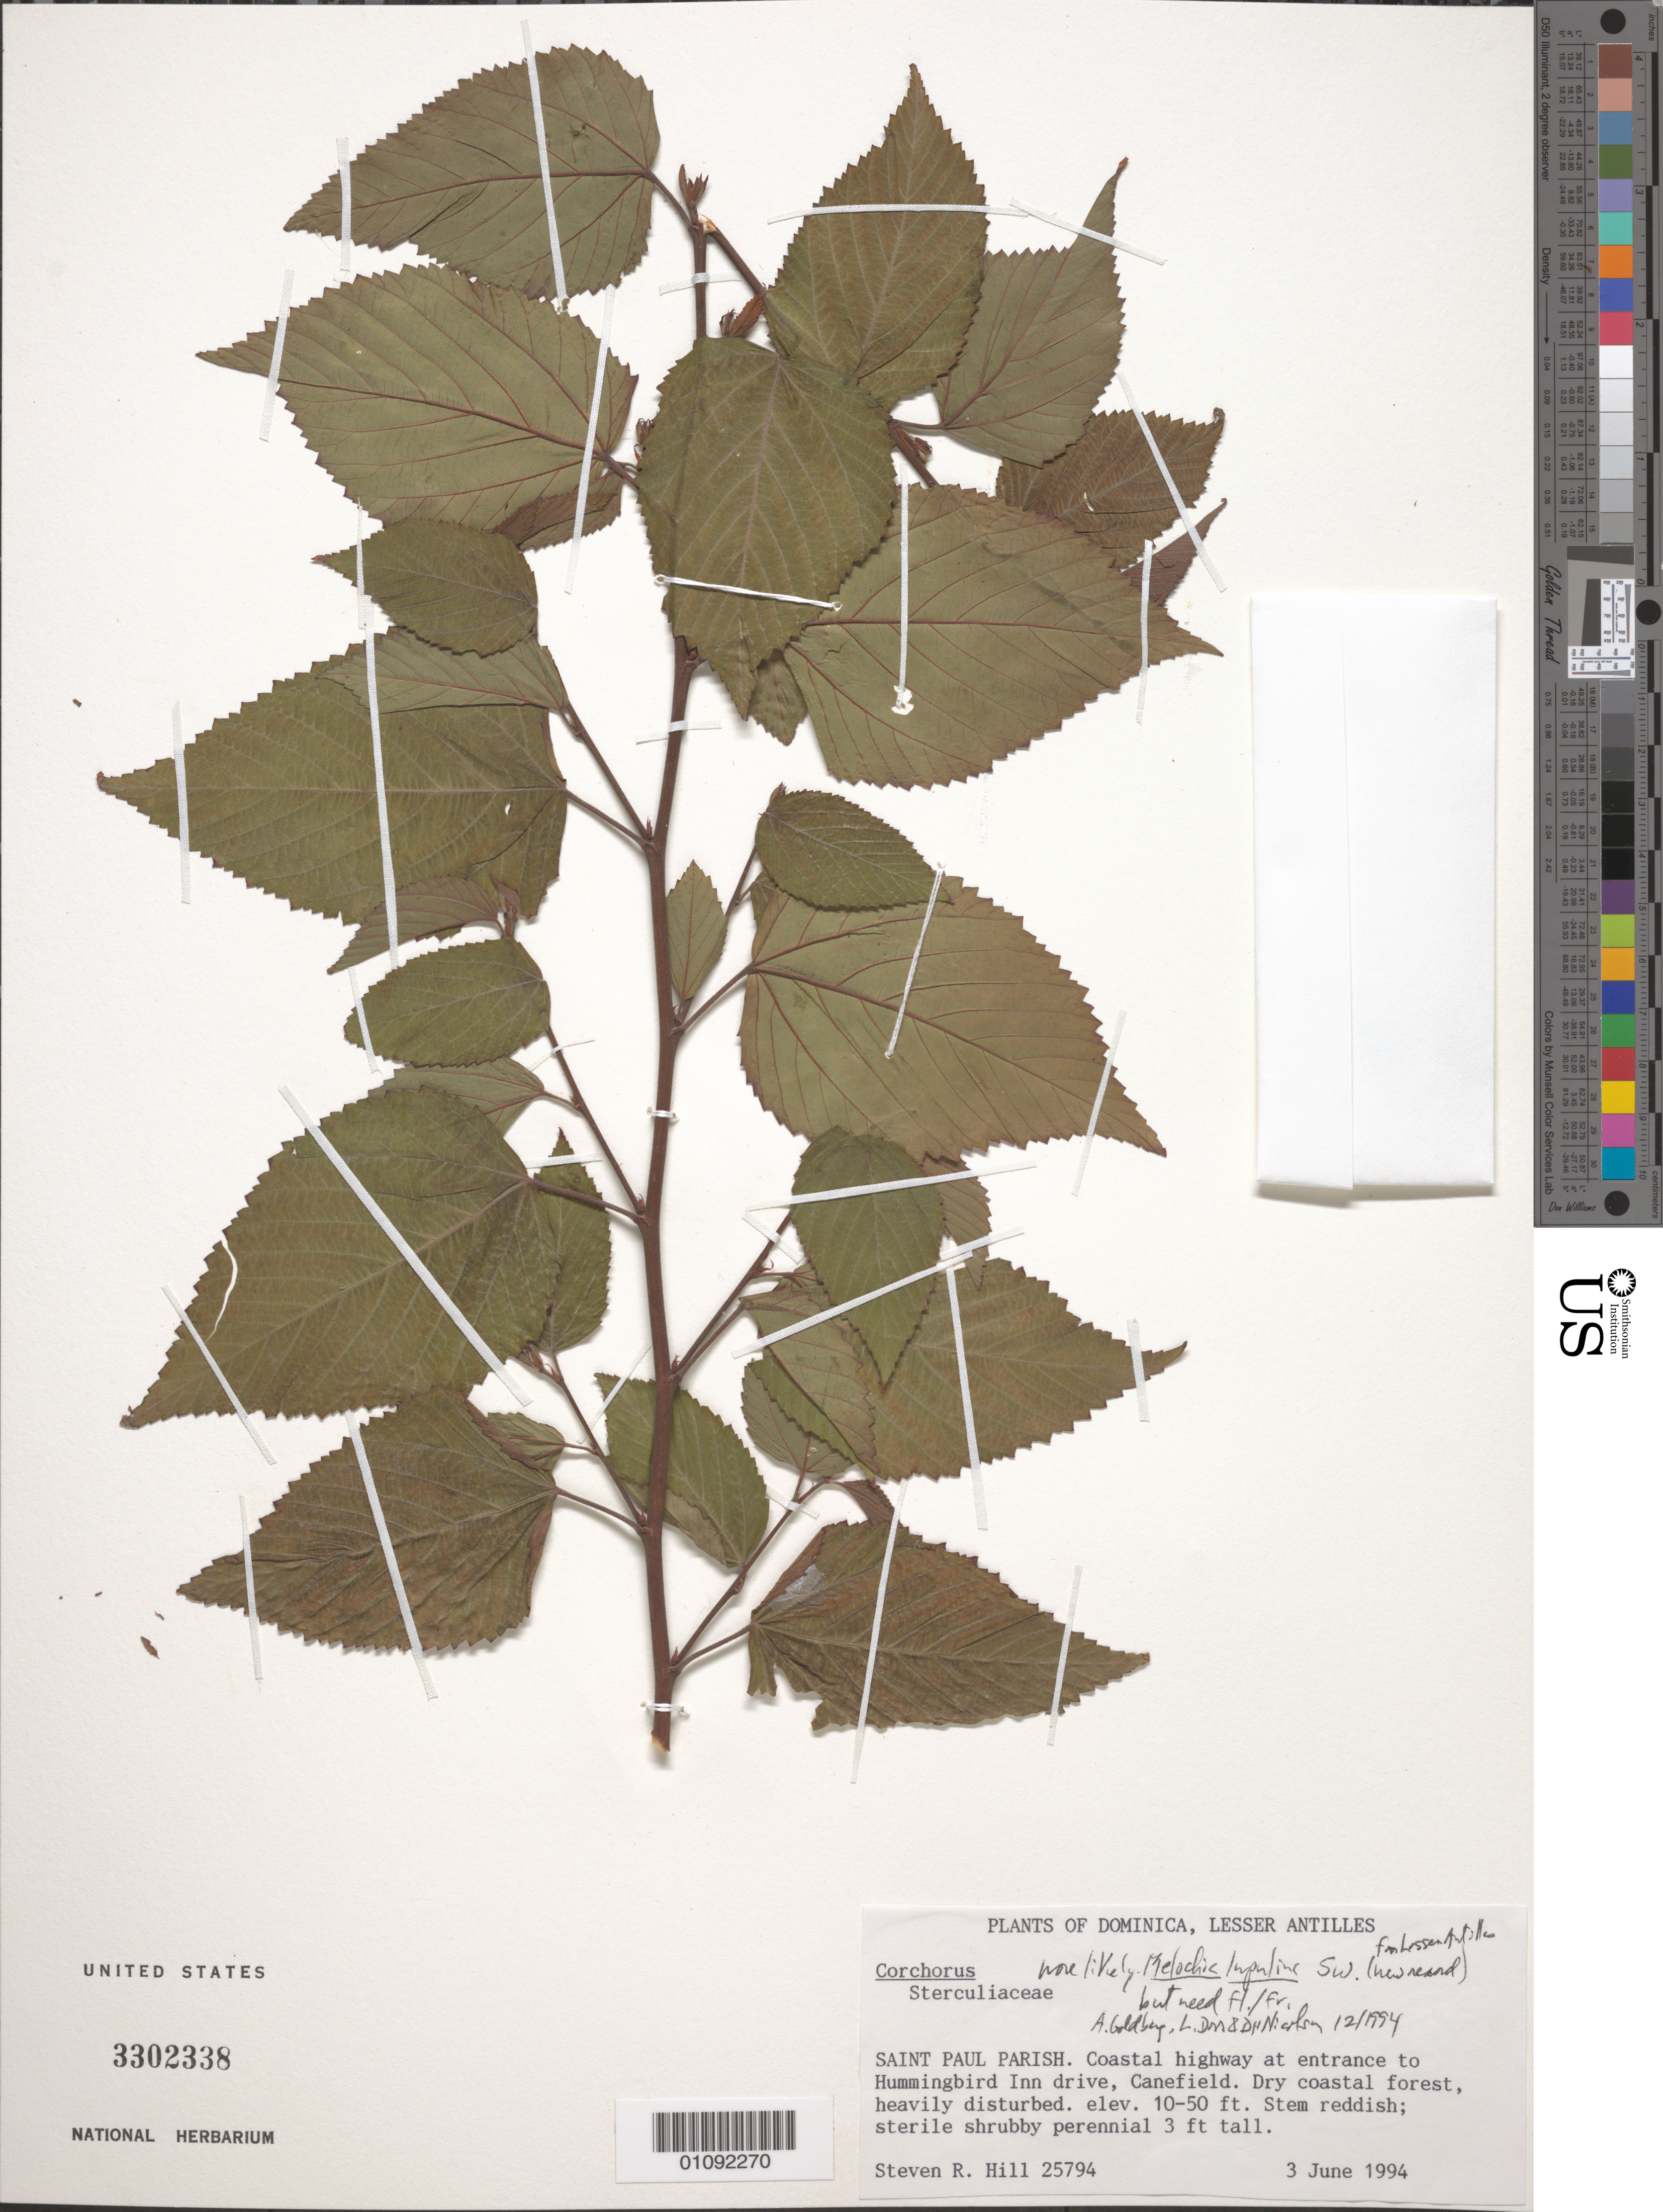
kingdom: Plantae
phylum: Tracheophyta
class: Magnoliopsida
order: Malvales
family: Malvaceae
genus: Melochia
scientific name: Melochia lupulina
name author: Sw.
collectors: S. R. Hill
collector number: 25794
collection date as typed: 03 Jun 1994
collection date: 1994-06-03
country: Dominica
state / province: St. Paul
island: Dominica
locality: Saint Paul Parish. Coastal highway at entrance to Hummingbird Inn drive, Canefield.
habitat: Dry coastal forest, heavily disturbed.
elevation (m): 3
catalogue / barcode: US 3302338